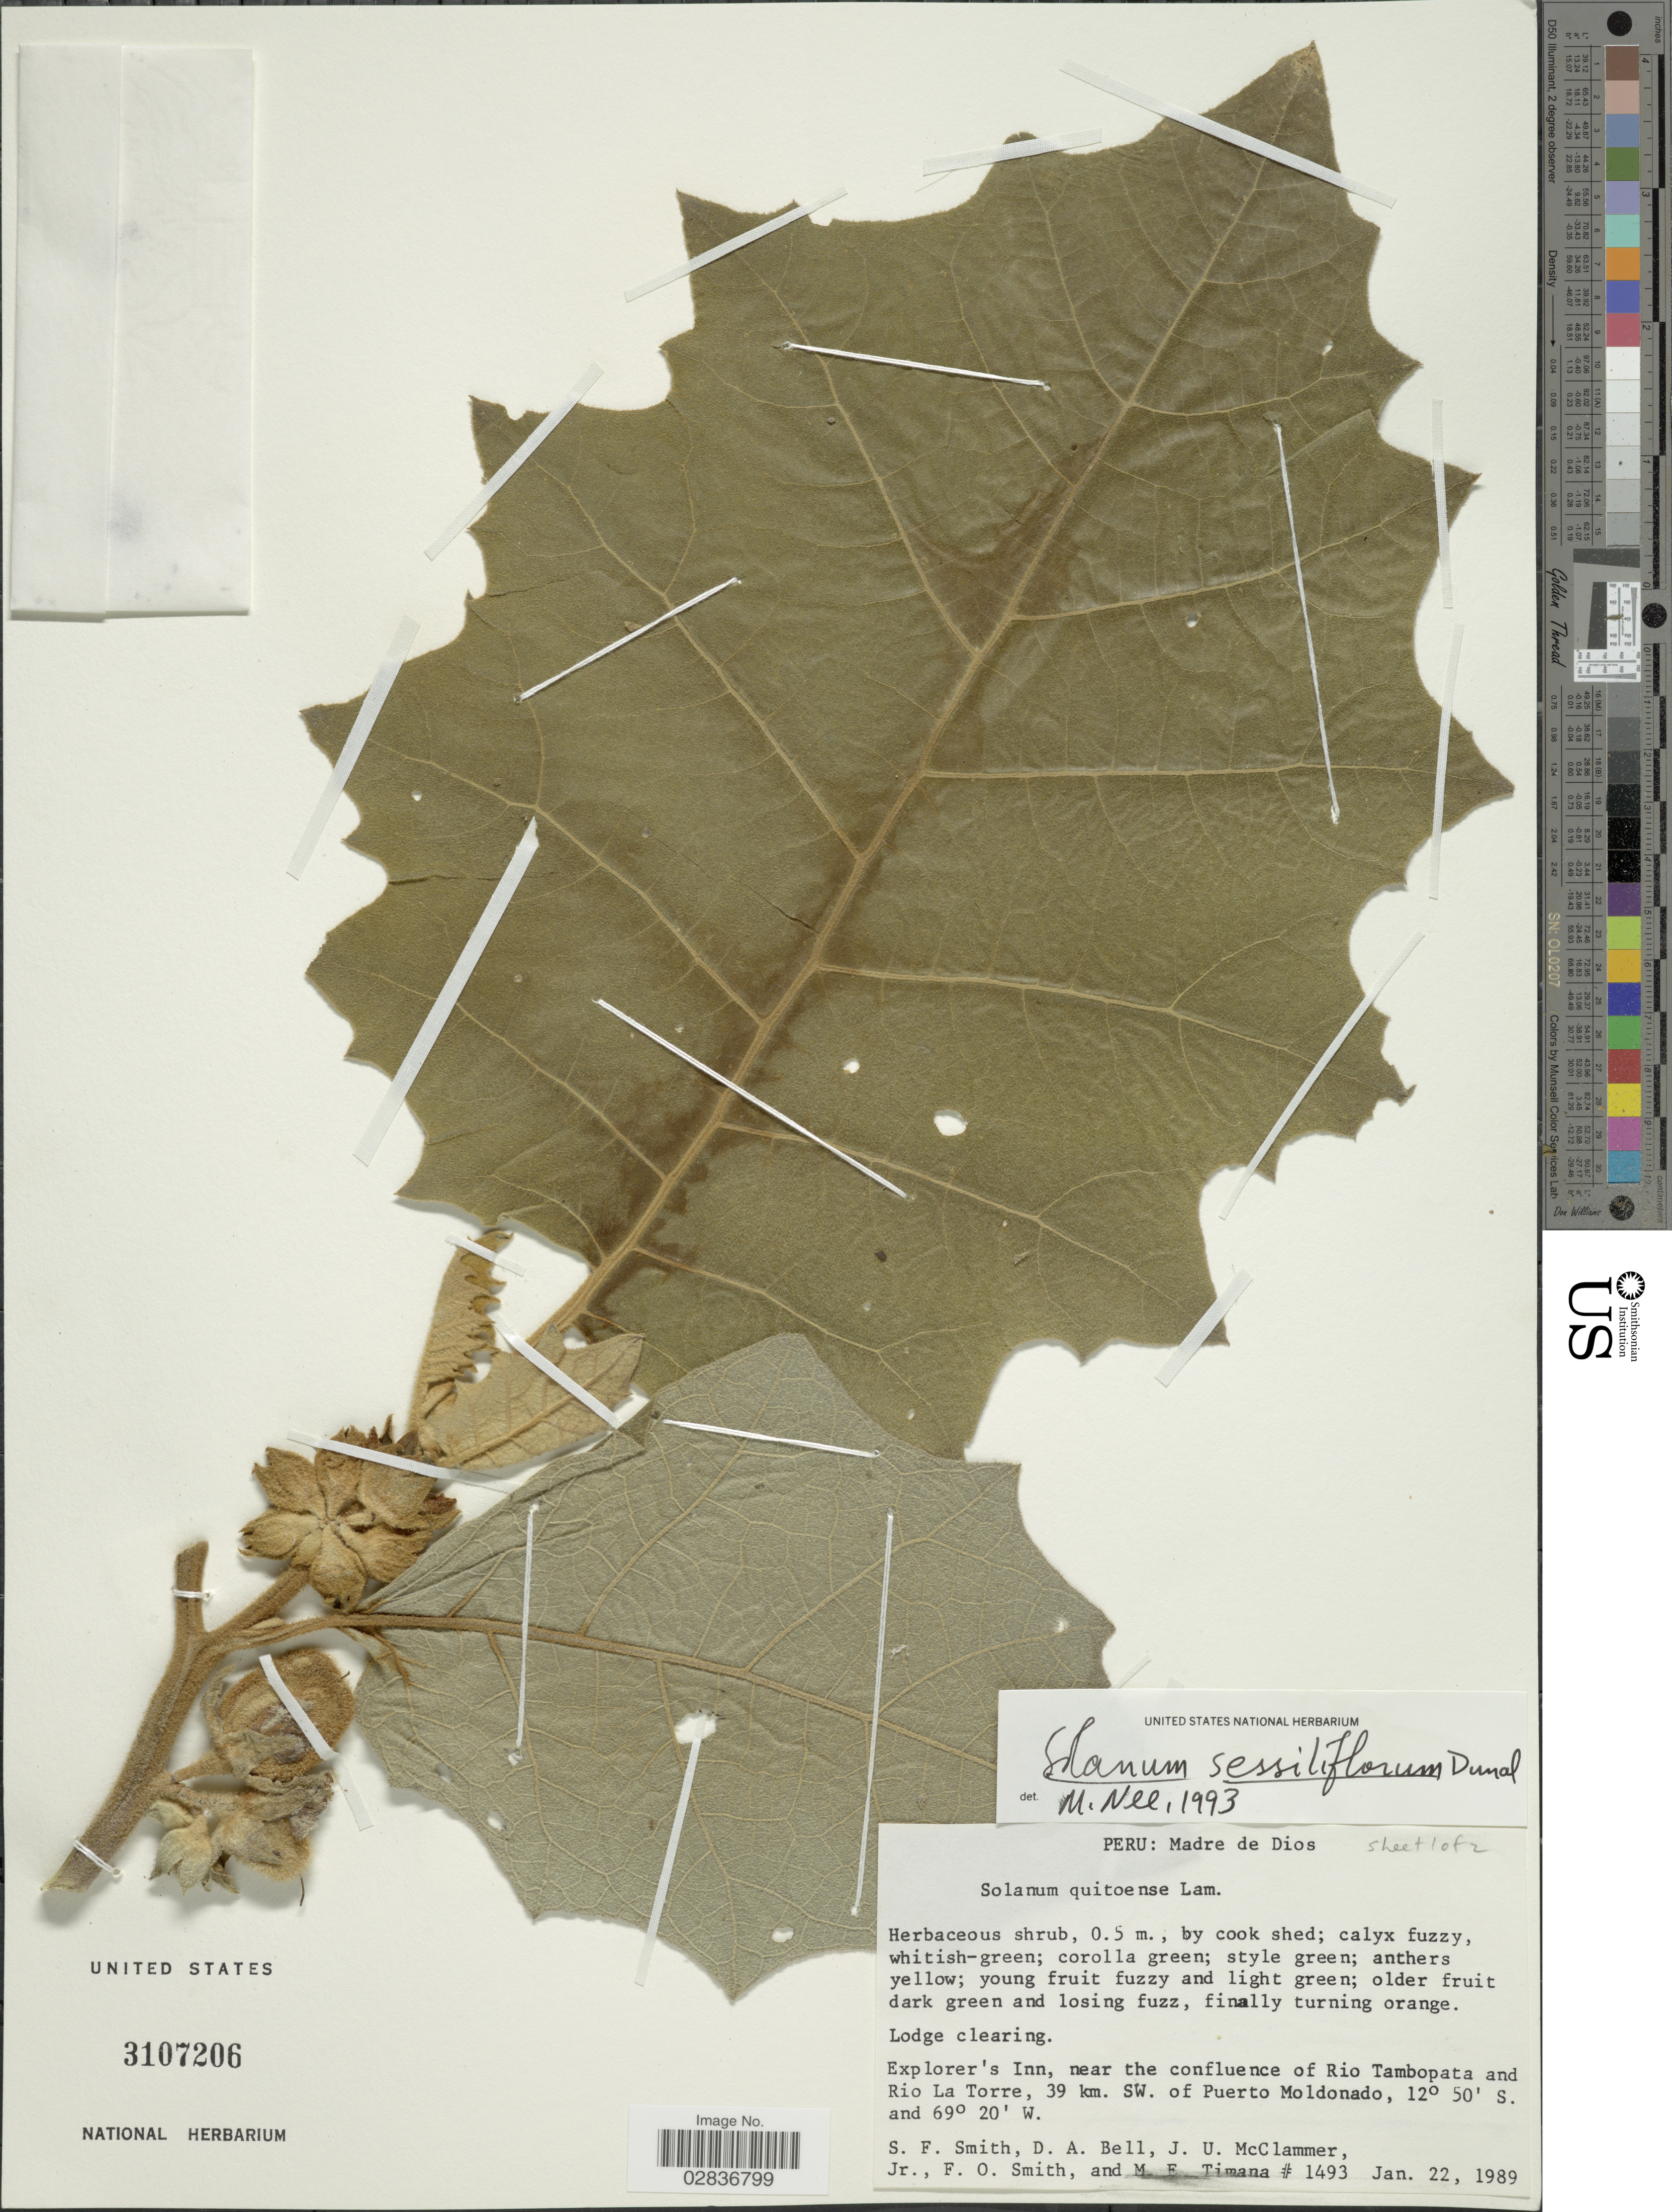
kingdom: Plantae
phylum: Tracheophyta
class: Magnoliopsida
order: Solanales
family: Solanaceae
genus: Solanum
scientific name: Solanum sessiliflorum var. sessiliflorum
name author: Dunal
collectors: S.F. Smith, D. A. Bell, J. McClammer Jr. & F. Smith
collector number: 1493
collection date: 1989-01-22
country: Peru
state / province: Madre de Dios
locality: Explorer's Inn, near the confluence of Rio Tambopata and Rio La Torre, 39 km. SW. of Puerto Moldonado.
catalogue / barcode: US 3107206